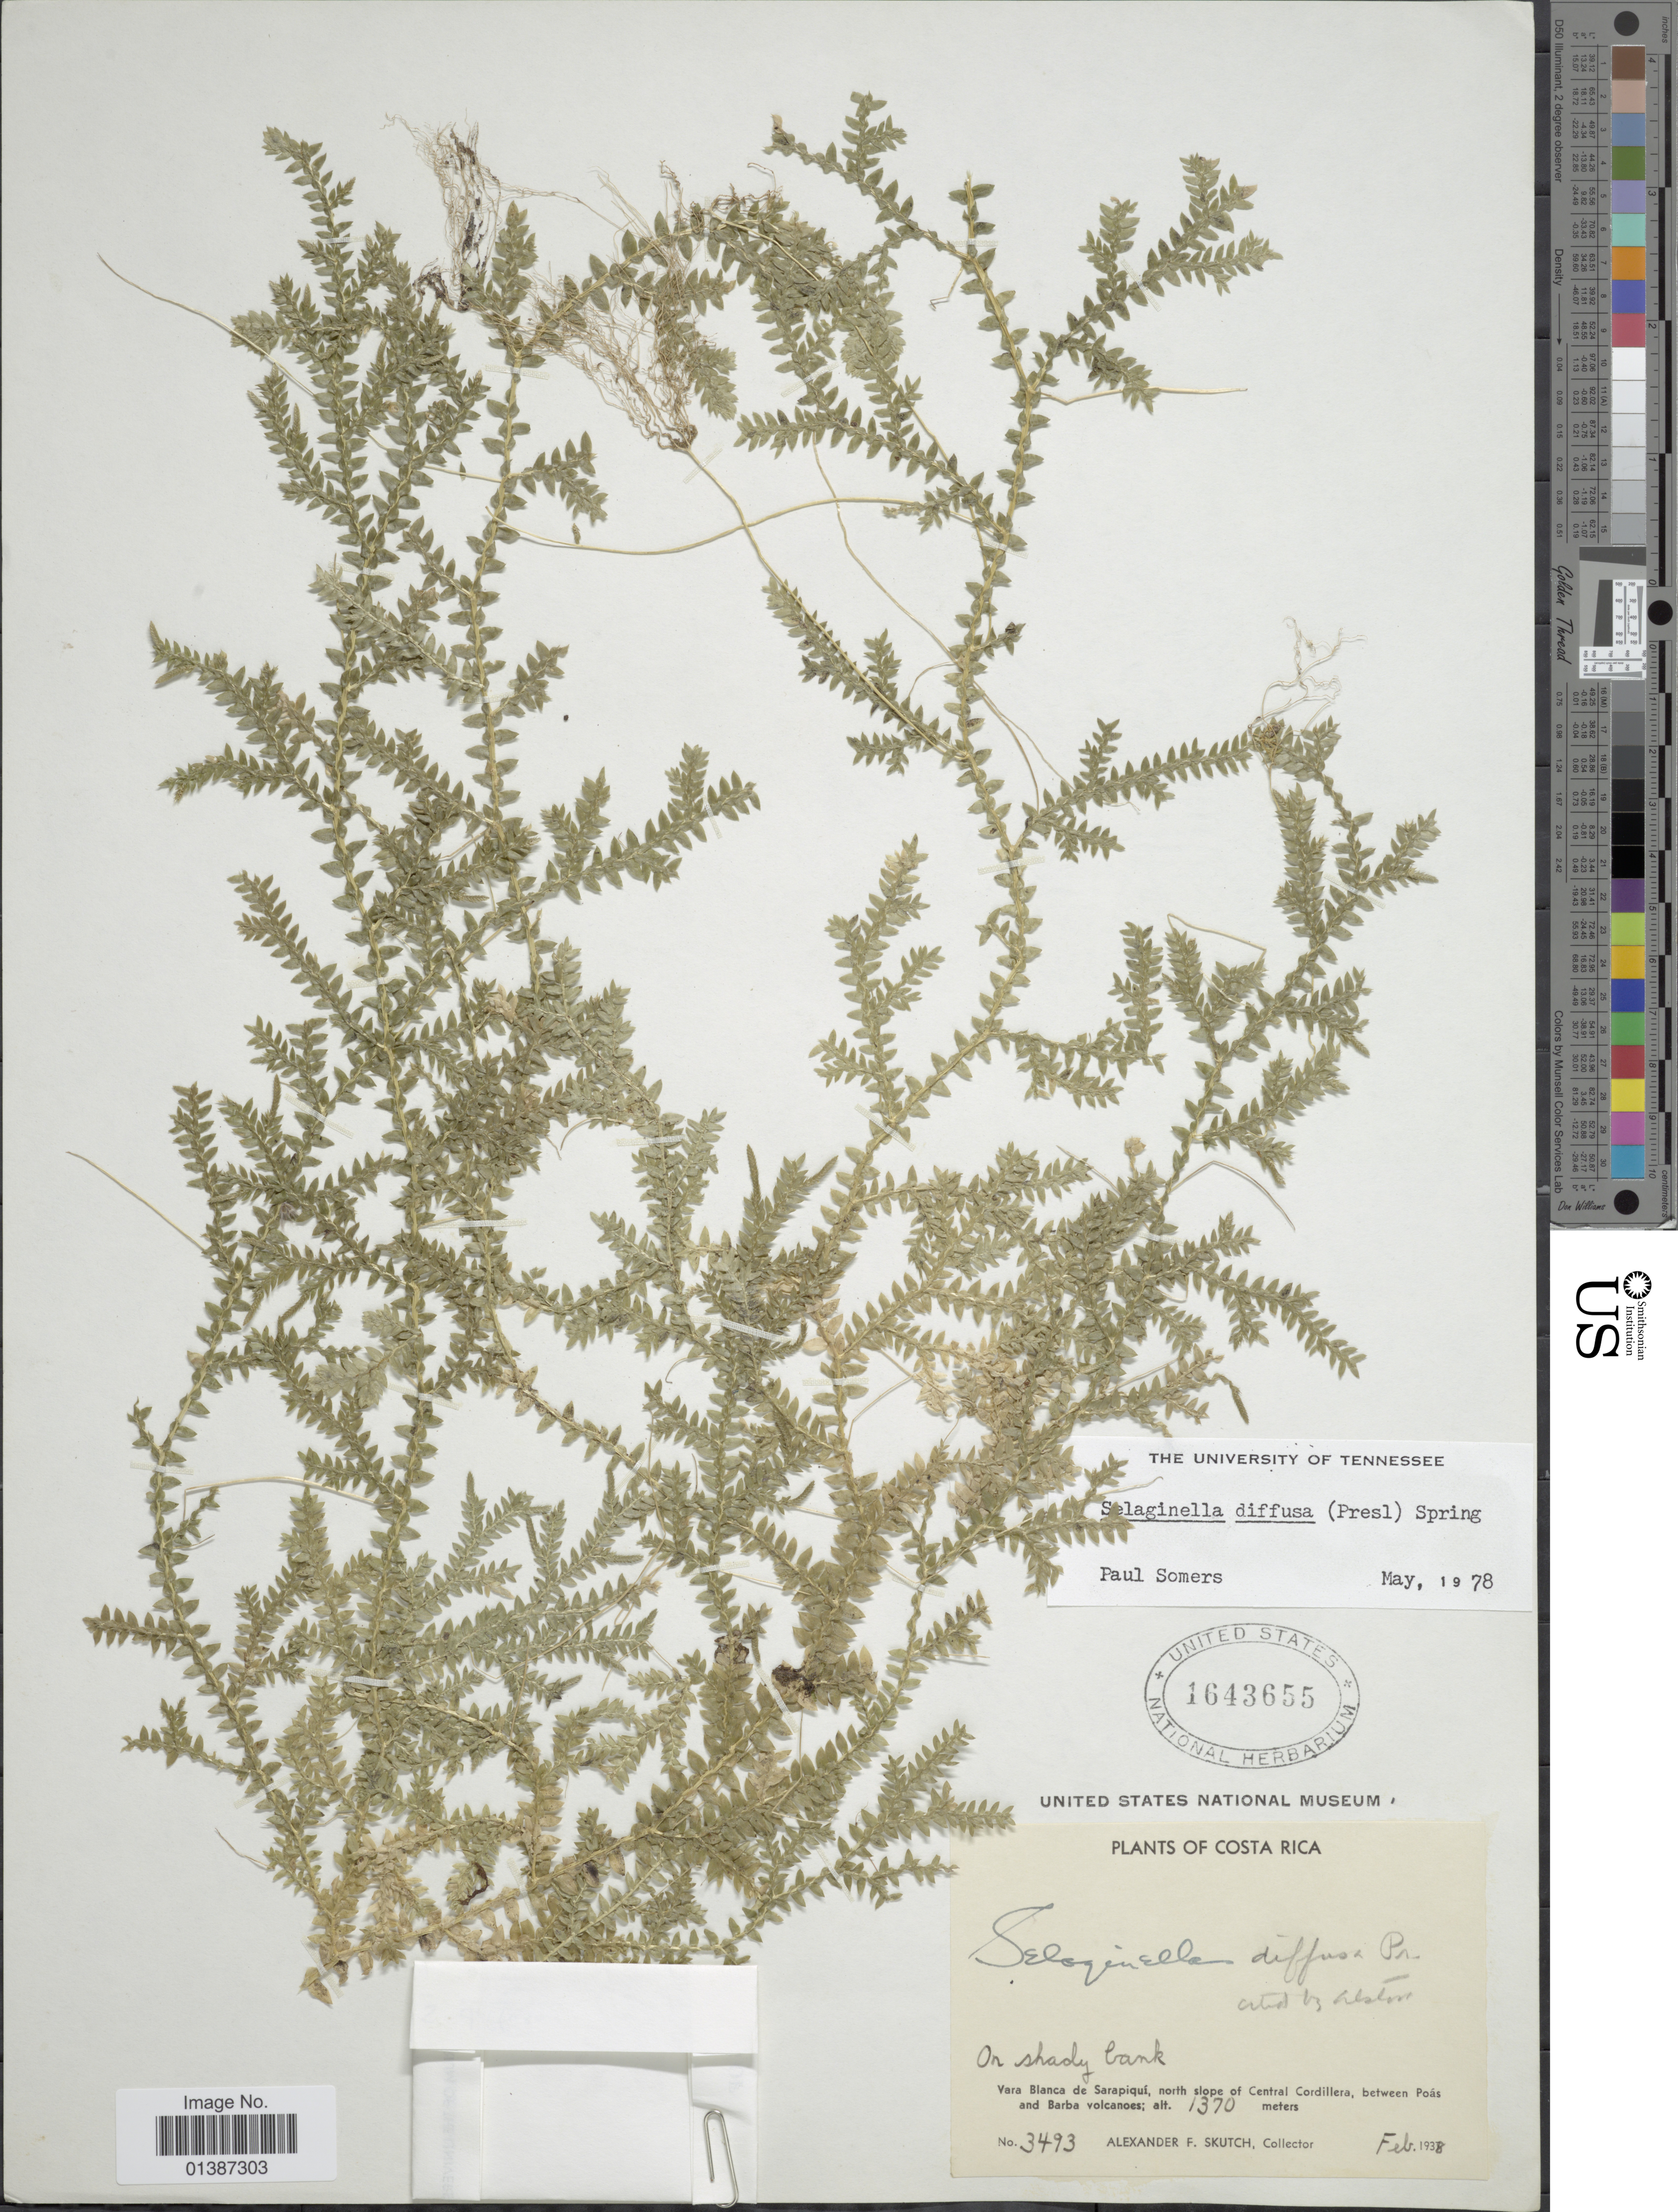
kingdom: Plantae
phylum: Tracheophyta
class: Lycopodiopsida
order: Selaginellales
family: Selaginellaceae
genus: Selaginella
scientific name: Selaginella diffusa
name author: (C. Presl) Spring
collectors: A. F. Skutch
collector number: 3493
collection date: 1938-02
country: Costa Rica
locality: Vara Blanca de Sarapiquï, North slope of Central Cordillera, between Poás and Barba volcanoes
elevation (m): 1370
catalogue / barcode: US 1643655